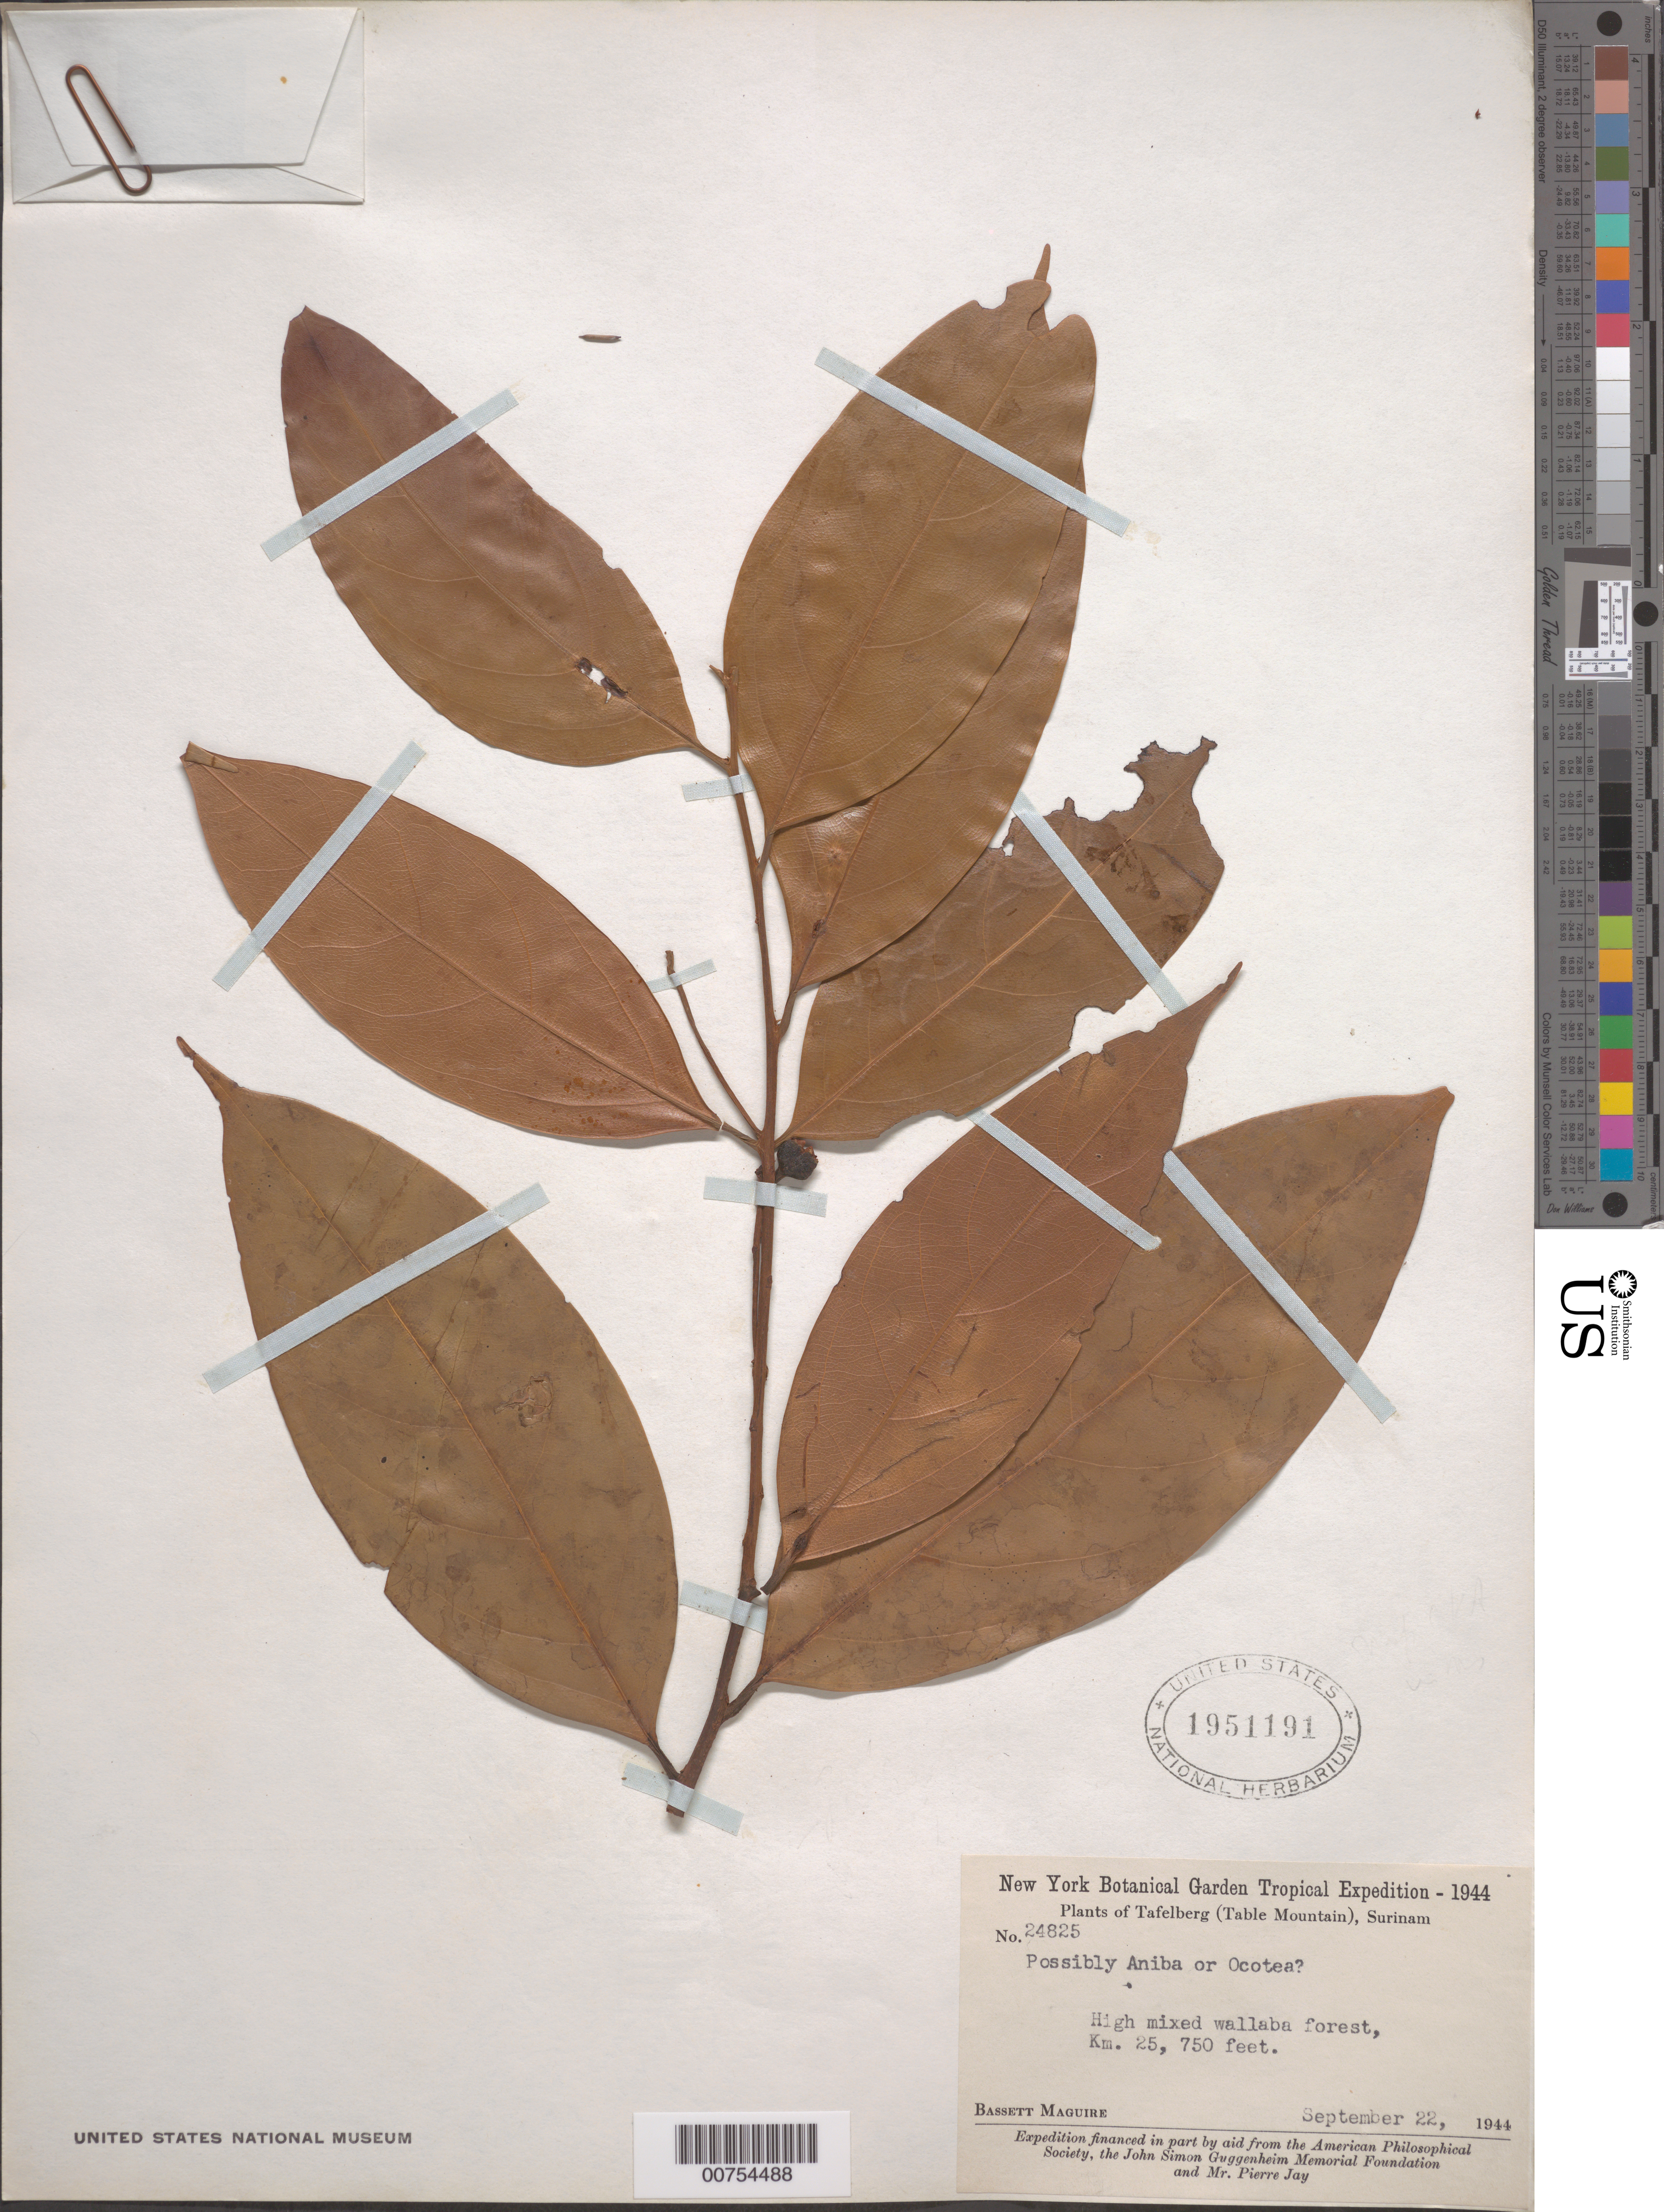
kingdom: Plantae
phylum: Tracheophyta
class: Magnoliopsida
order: Laurales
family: Lauraceae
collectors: B. Maguire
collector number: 24825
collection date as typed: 22-Sep-44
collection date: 1944-09-22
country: Suriname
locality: Tafelberg (Table Mountain), km 25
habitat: High, mixed Wallaba forest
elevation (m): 229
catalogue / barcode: US 1951191